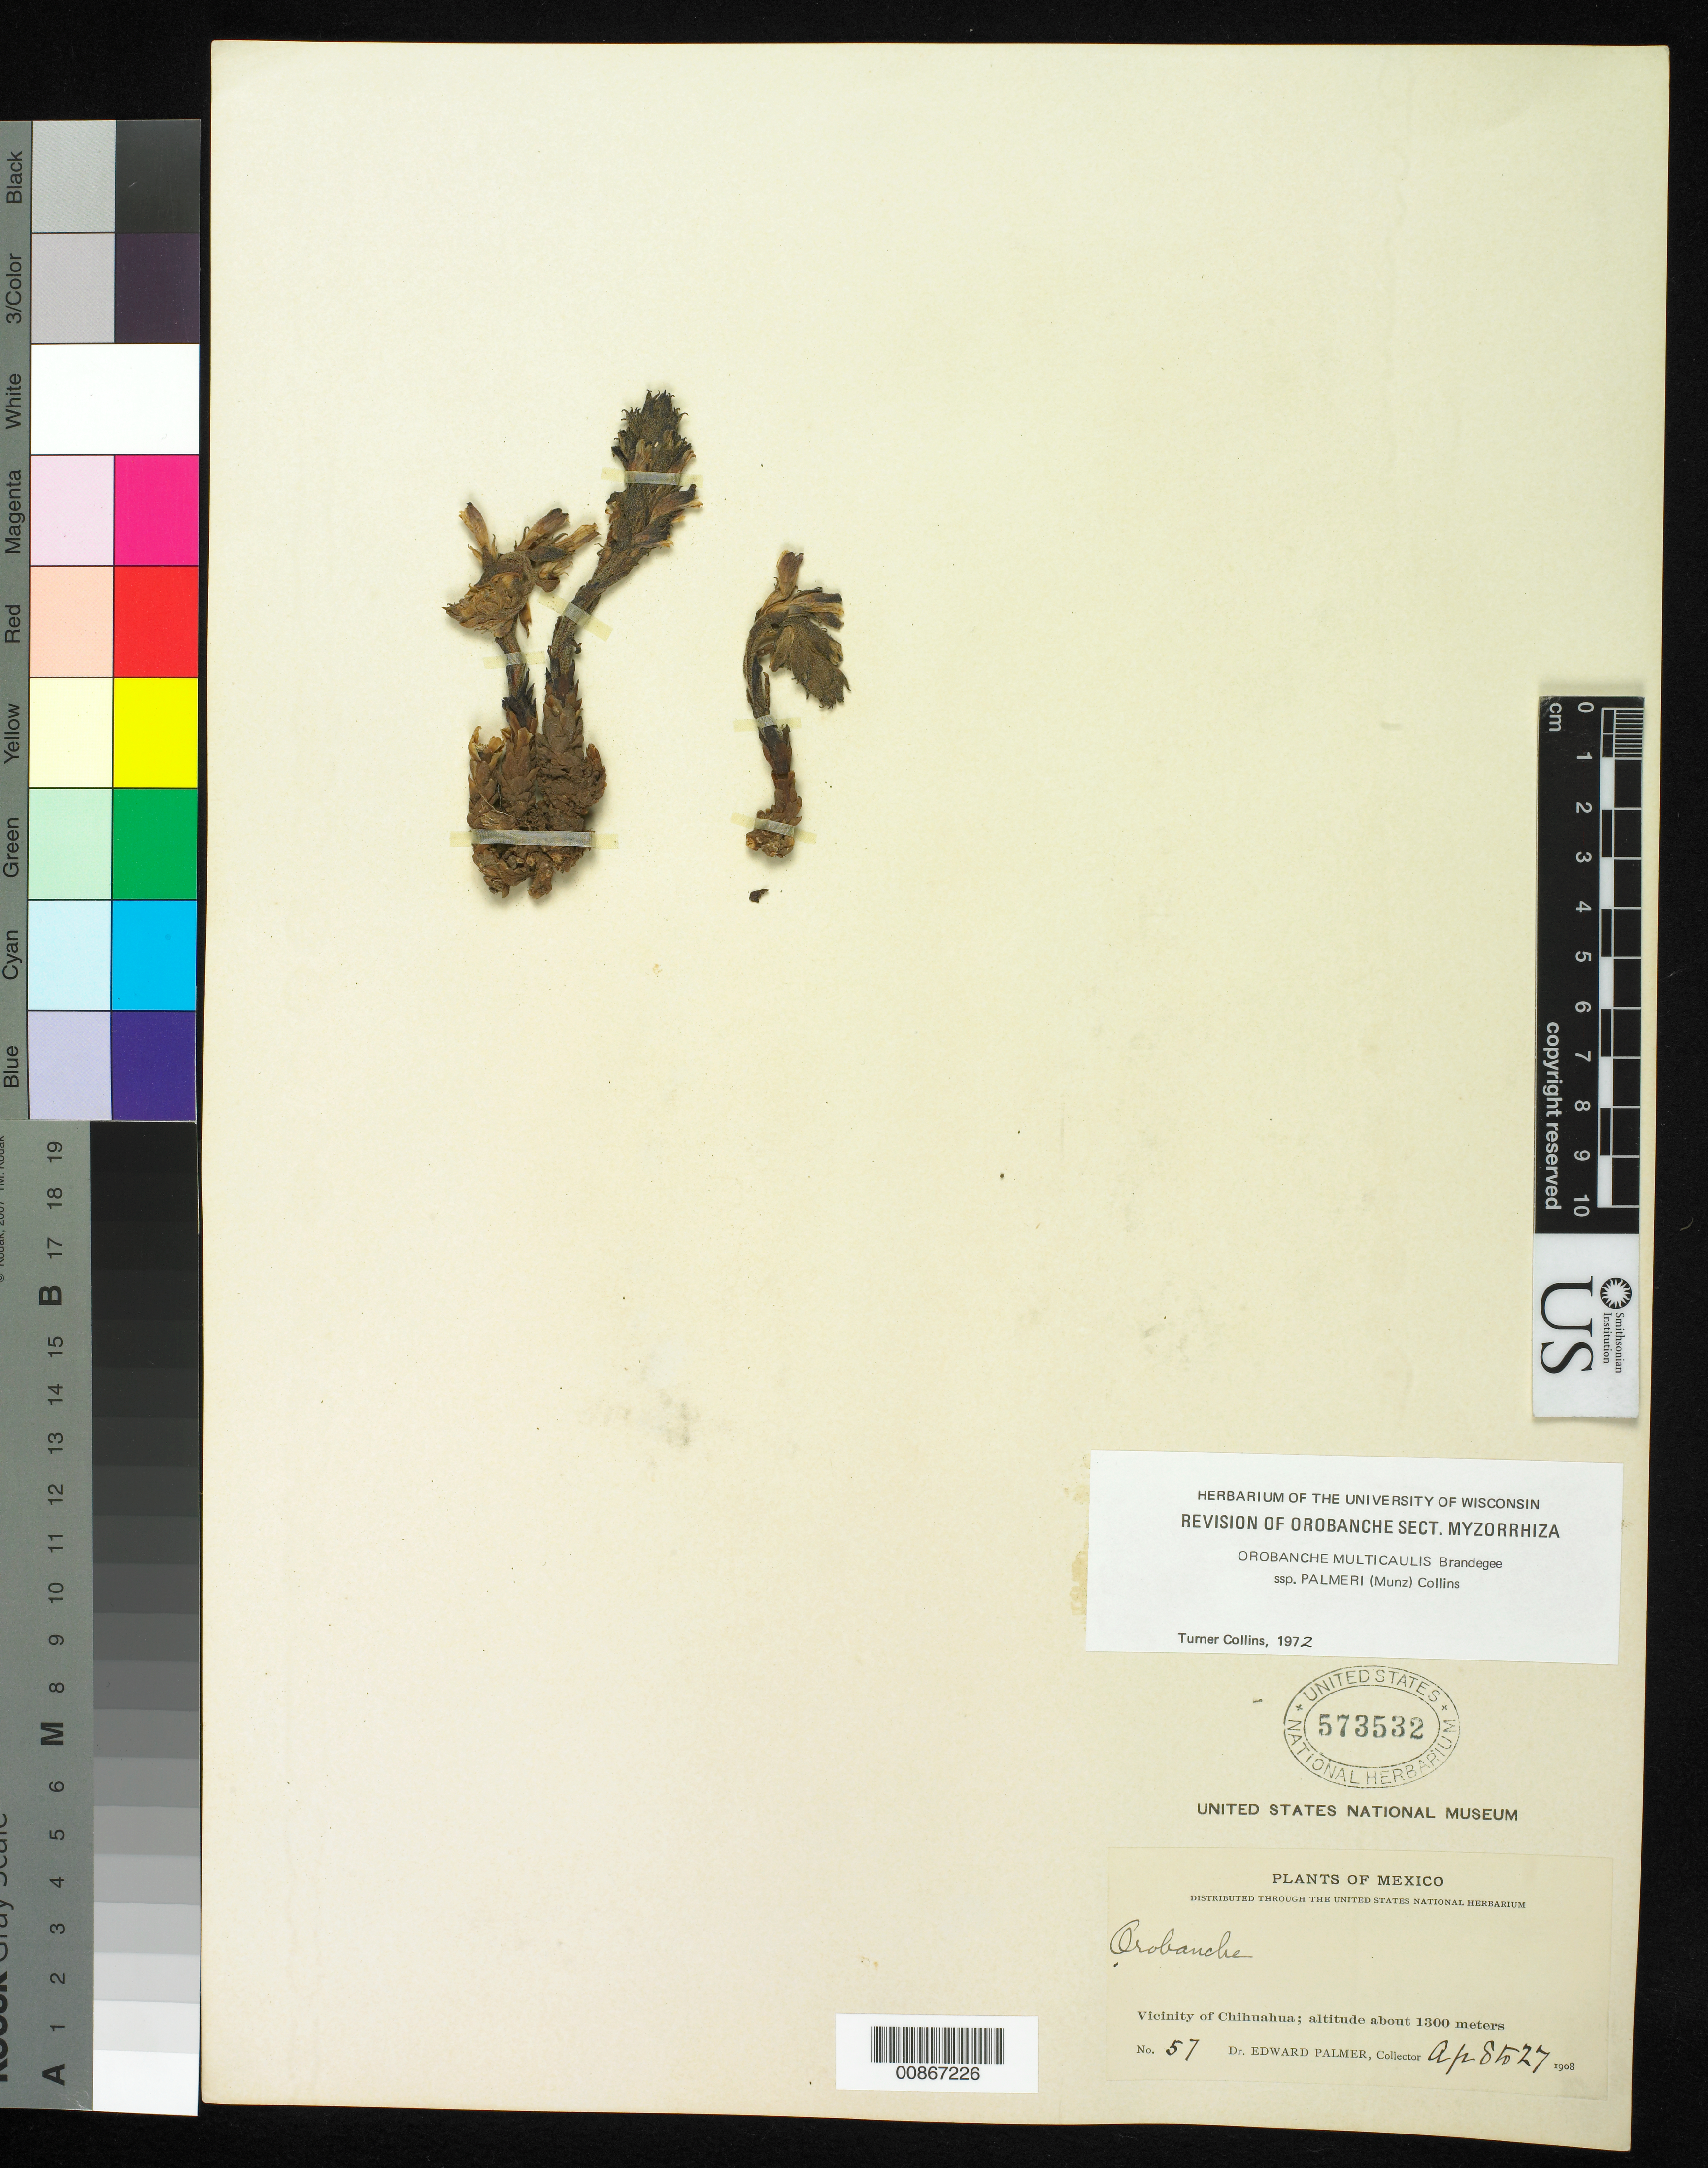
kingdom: Plantae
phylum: Tracheophyta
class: Magnoliopsida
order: Lamiales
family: Orobanchaceae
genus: Orobanche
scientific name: Orobanche multicaulis subsp. palmeri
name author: (Munz) L.T. Collins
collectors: E. Palmer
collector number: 57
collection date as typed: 08 Apr 1908 to 27 Apr 1908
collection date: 1908-04-08/1908-04-27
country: Mexico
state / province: Chihuahua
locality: Vicinity of Chihuahua.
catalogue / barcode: US 573532